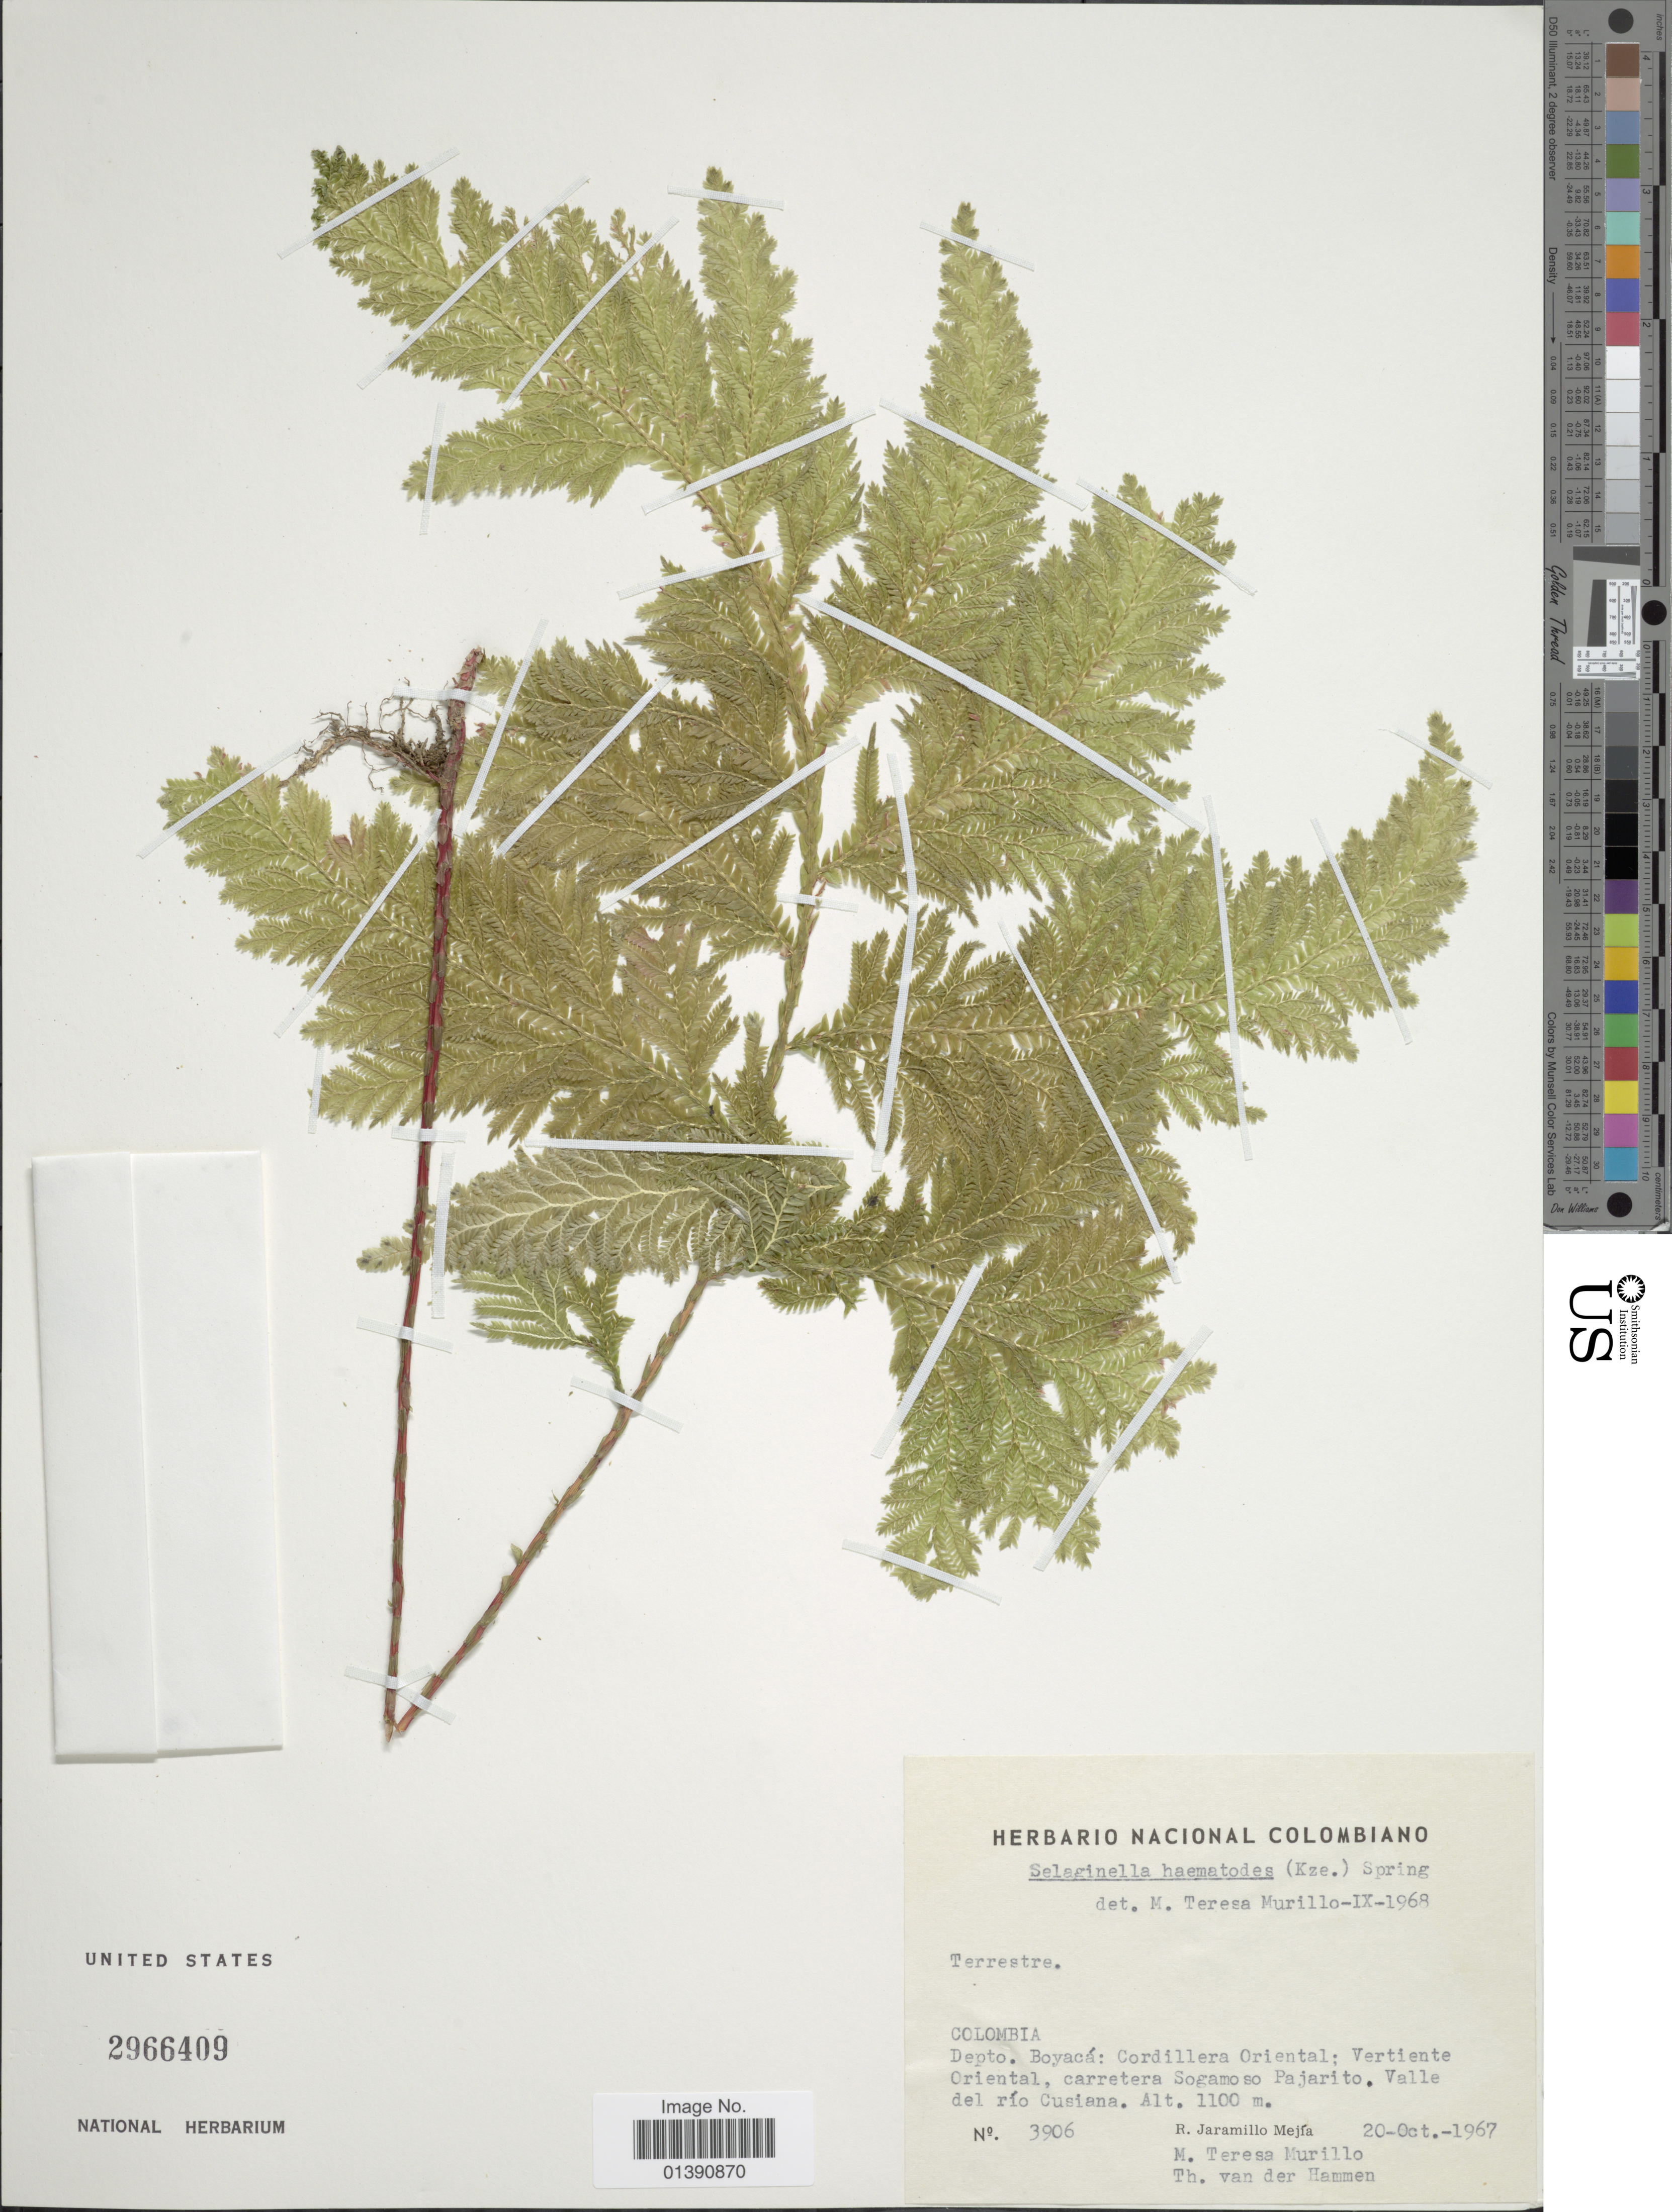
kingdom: Plantae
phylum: Tracheophyta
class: Lycopodiopsida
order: Selaginellales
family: Selaginellaceae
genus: Selaginella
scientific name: Selaginella haematodes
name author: (Kunze) Spring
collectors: R. Jaramillo M., M. Murillo & T. Hammen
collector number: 3906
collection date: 1967-10-20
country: Colombia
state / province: Boyacá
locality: Cordillera Oriental; Vertiente Oriental, carretera Sogamosa Pajarito, Valle del río Cusiana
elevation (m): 1100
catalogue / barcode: US 2966409